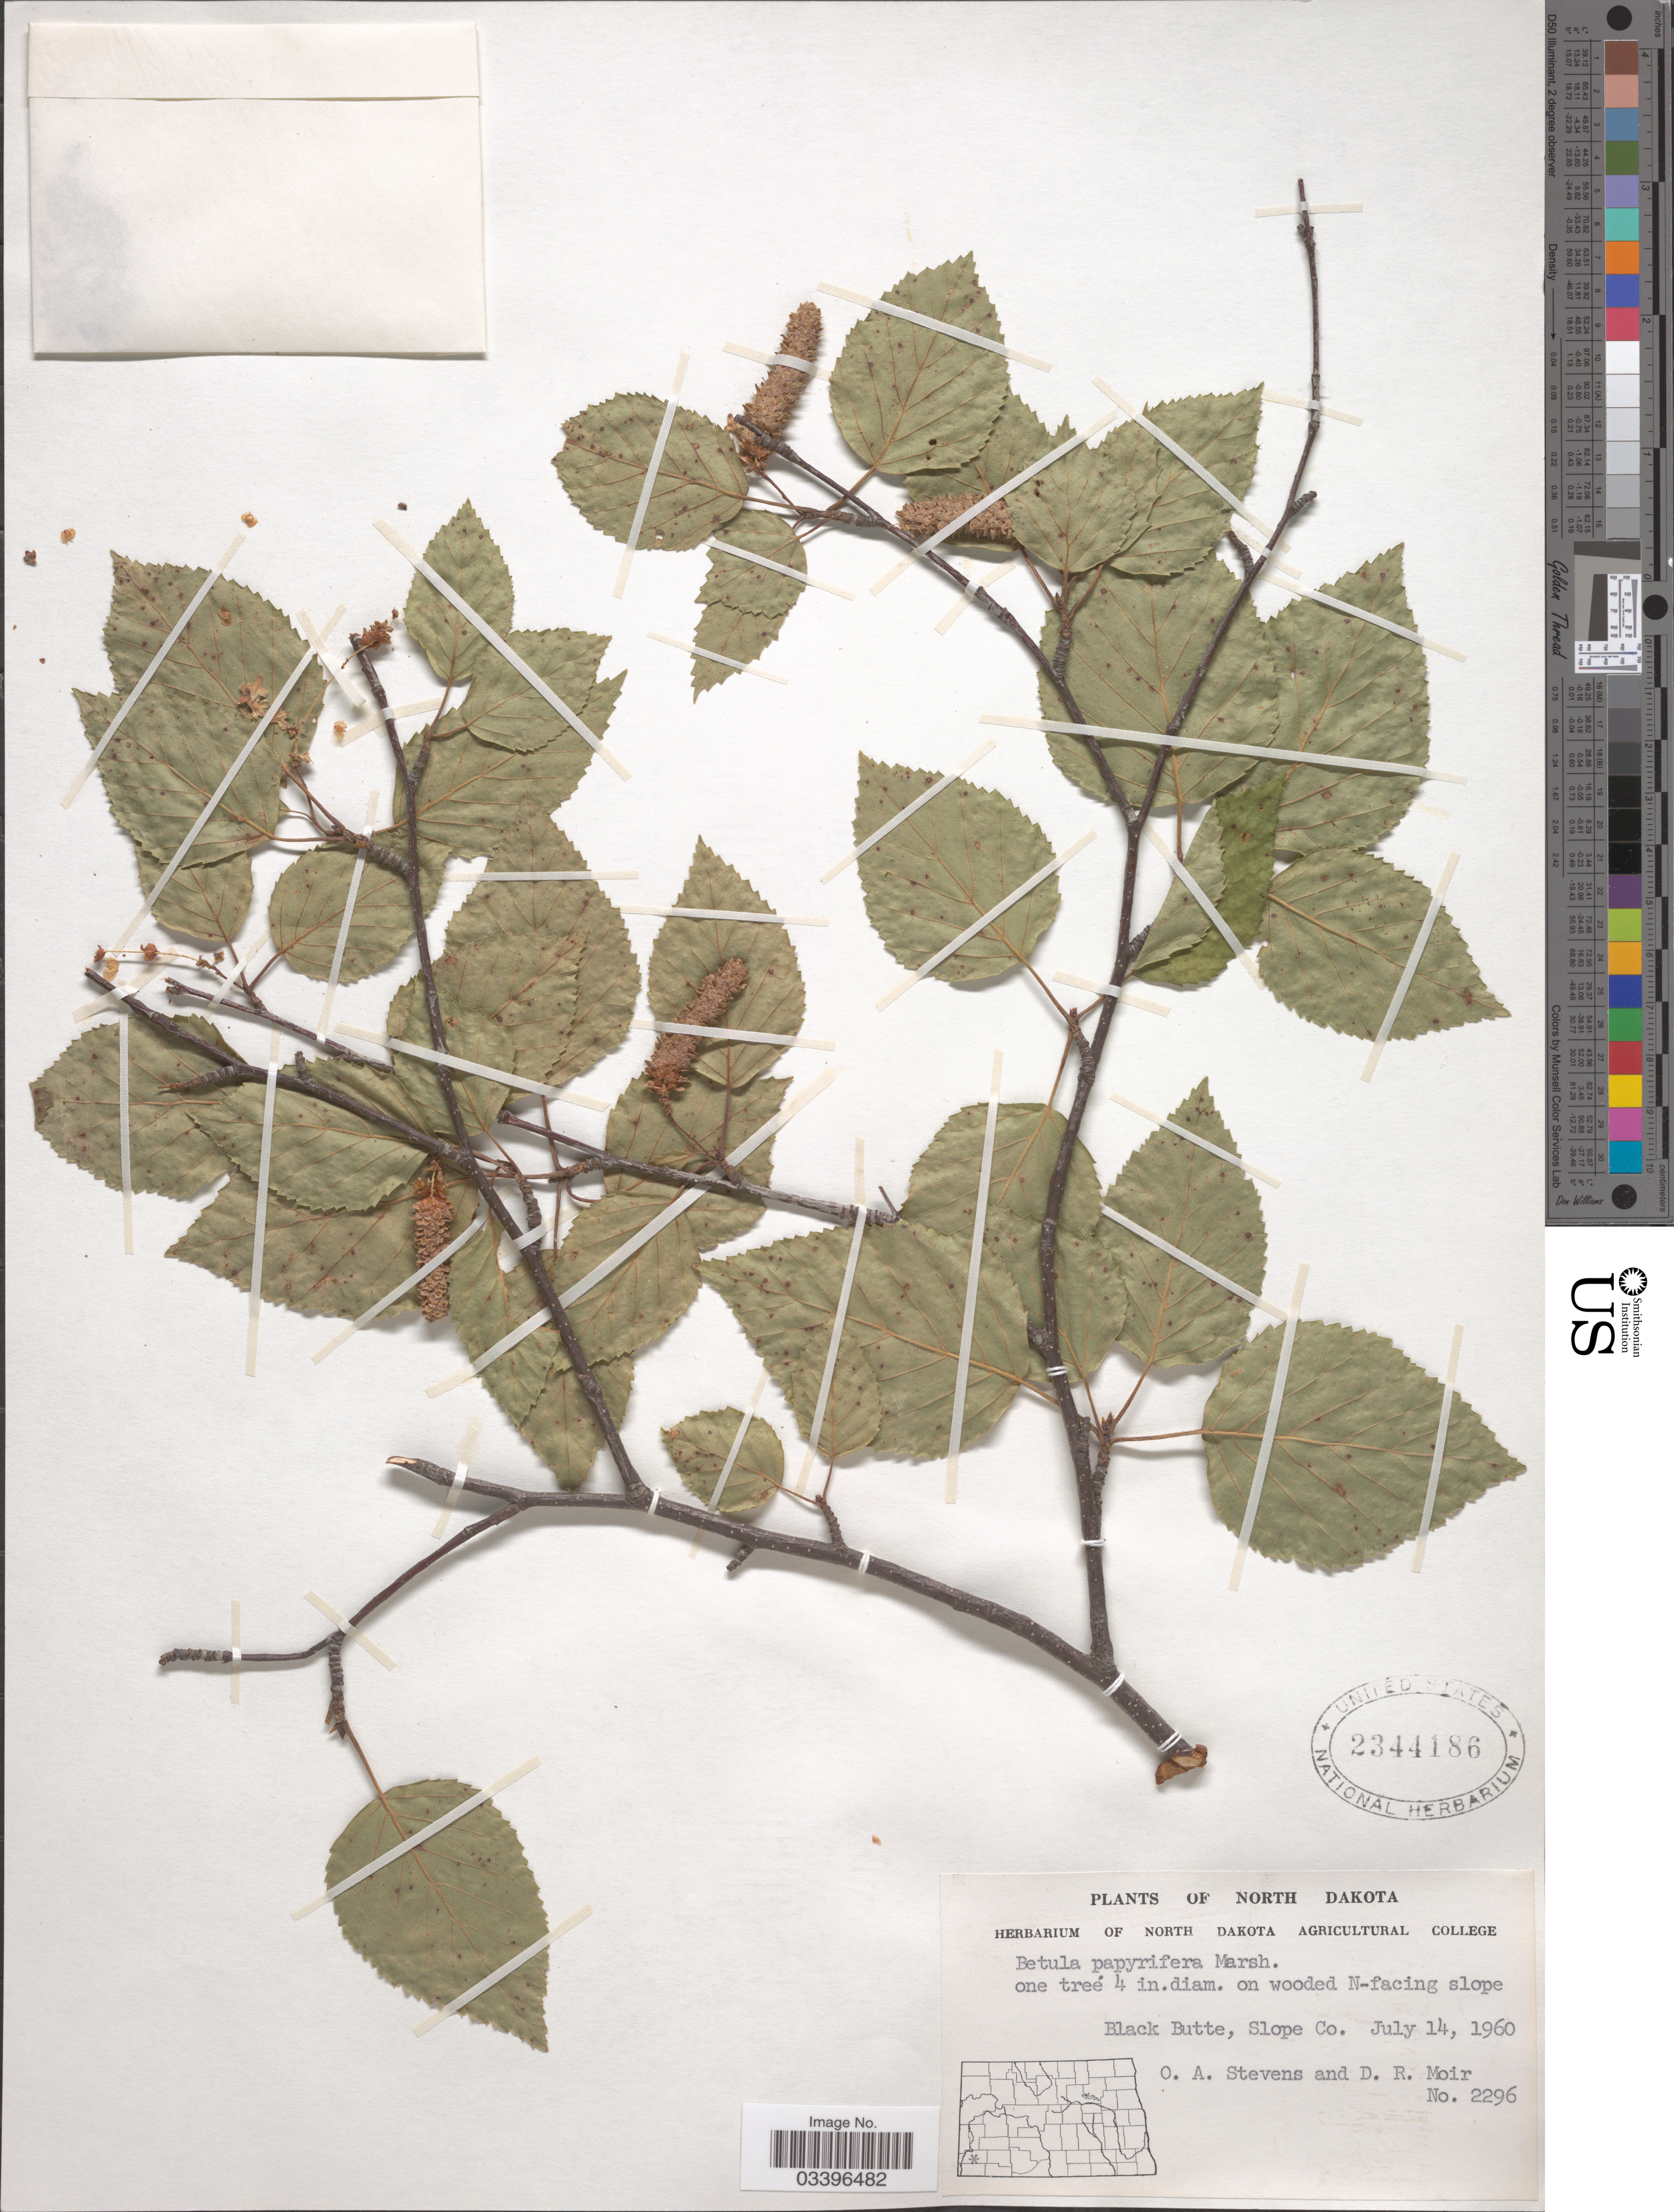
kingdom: Plantae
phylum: Tracheophyta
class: Magnoliopsida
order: Fagales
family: Betulaceae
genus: Betula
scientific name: Betula papyrifera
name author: Marshall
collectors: O. A. Stevens & D. Moir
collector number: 2296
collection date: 1960-07-14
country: United States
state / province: North Dakota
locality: On wooded N-facing slope. Black Butte, Slope Co.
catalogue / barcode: US 2344186